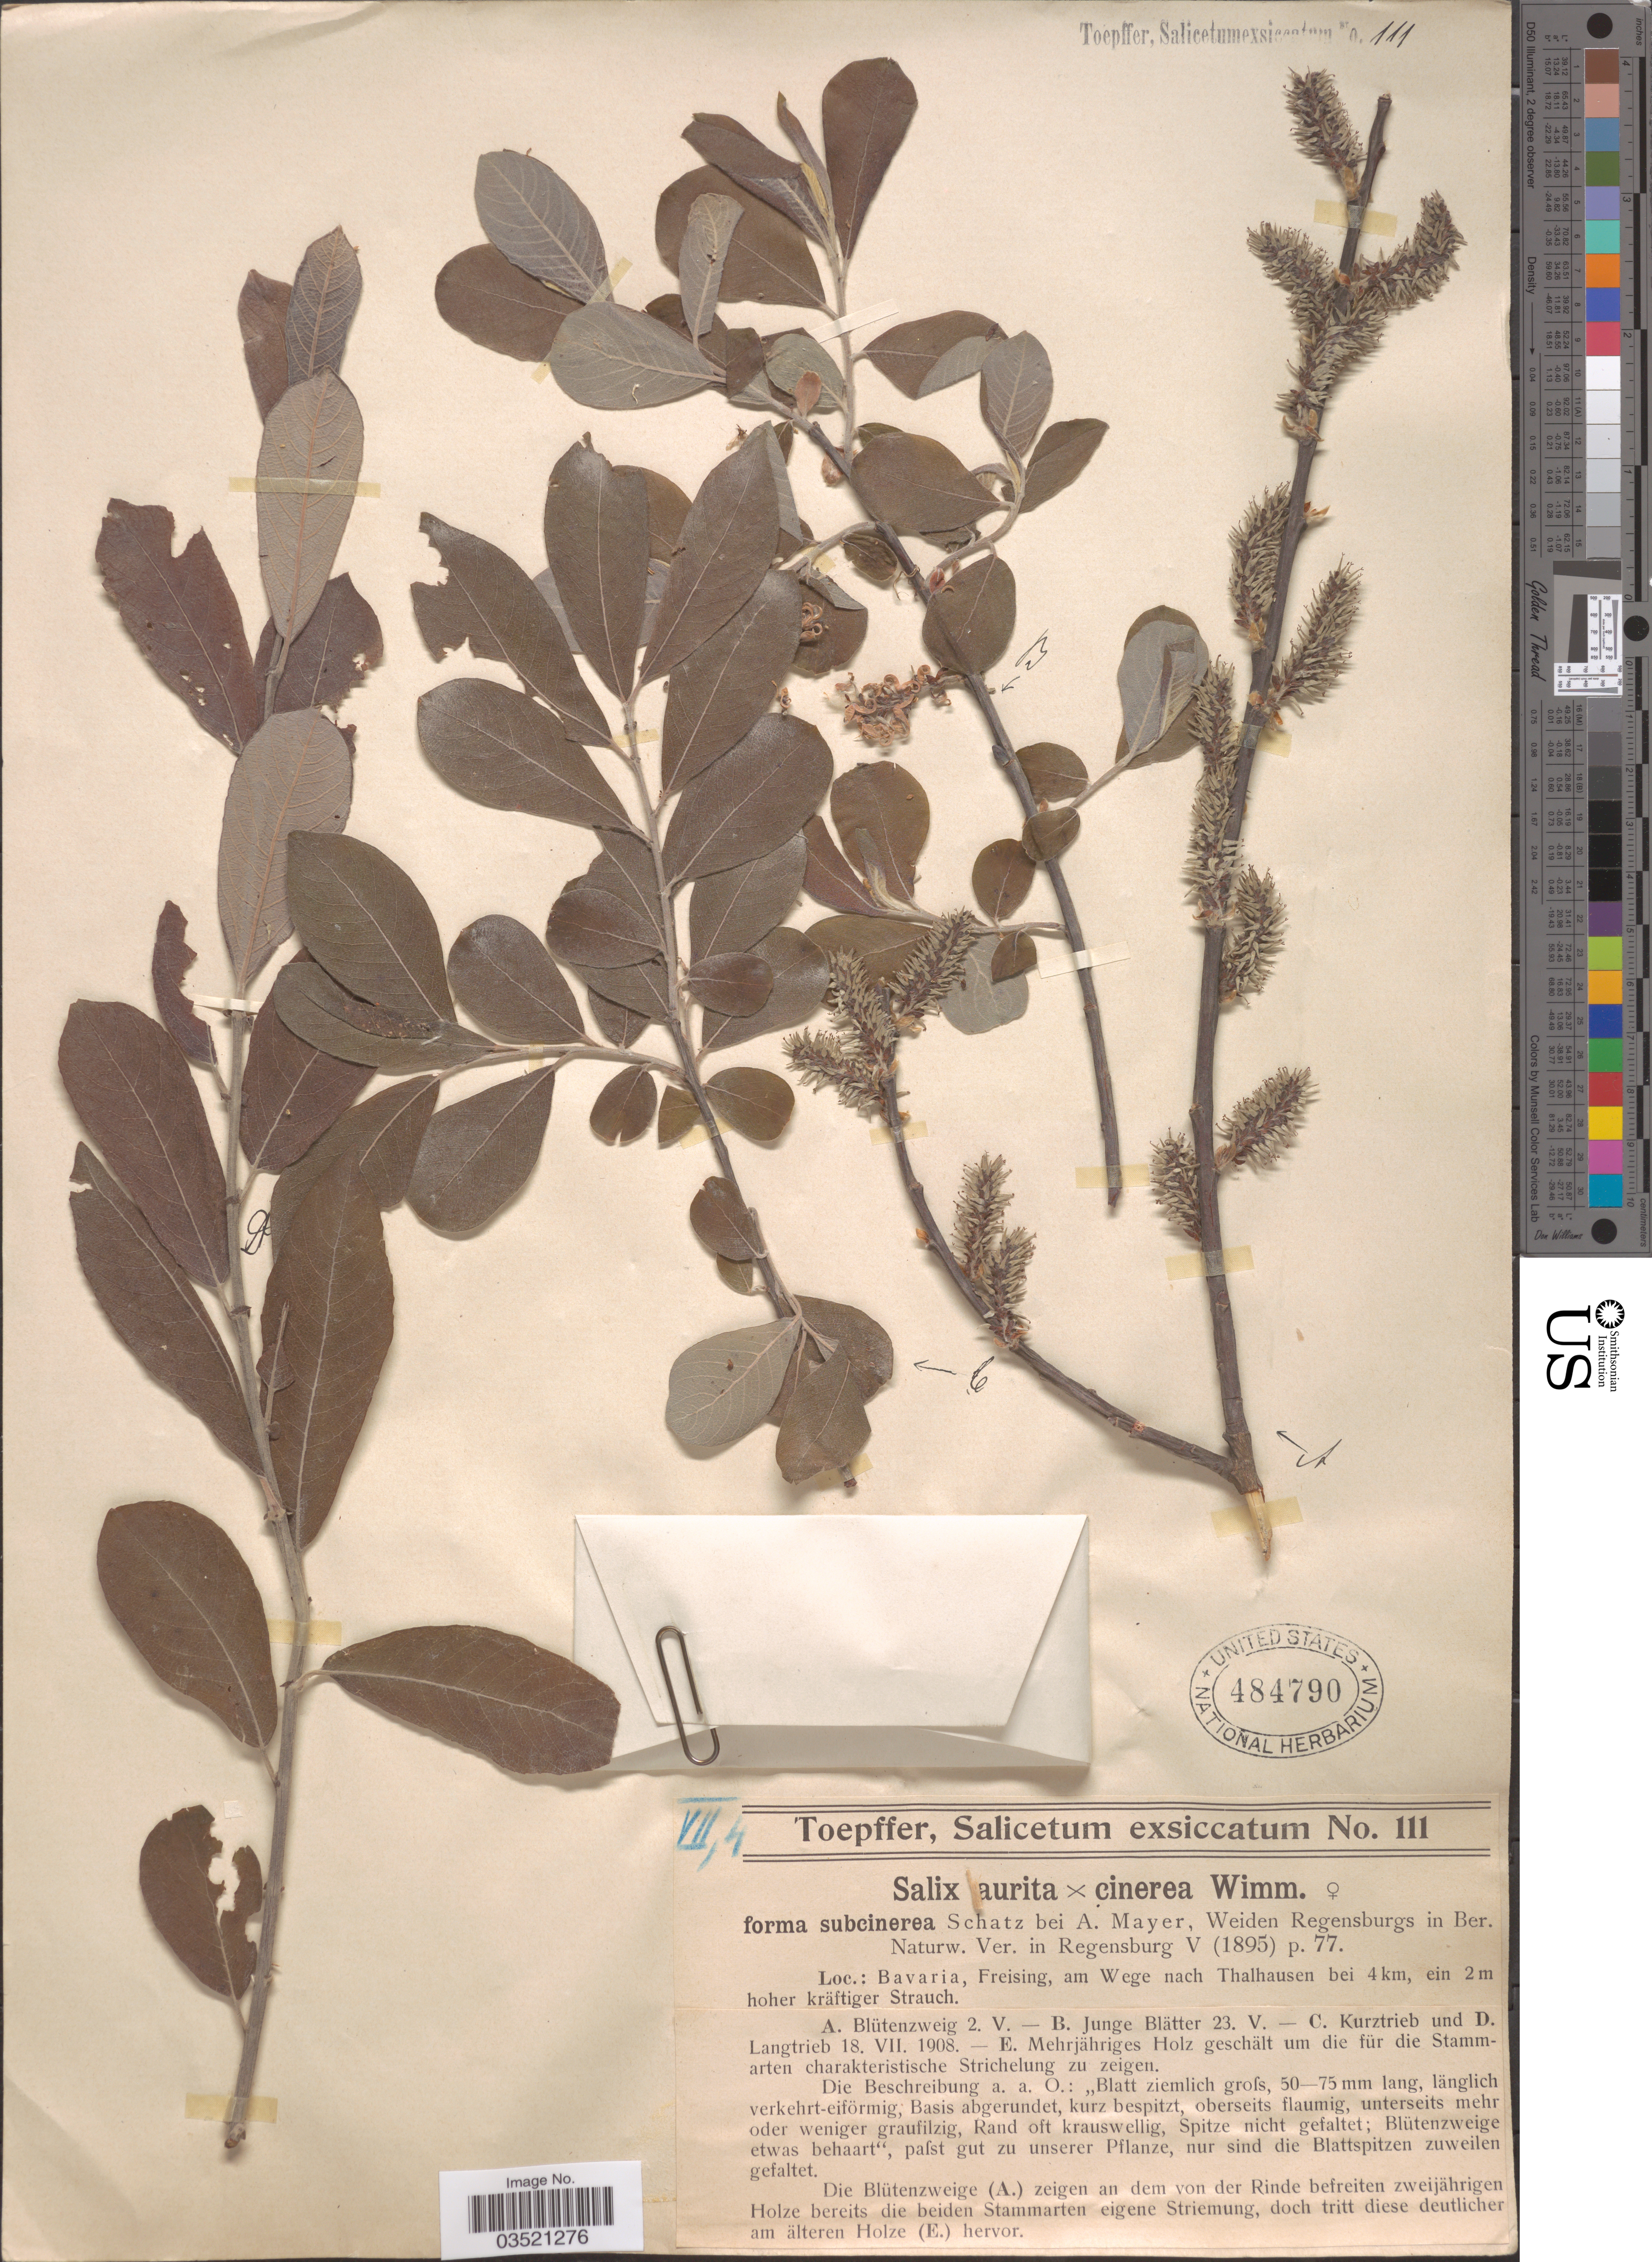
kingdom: Plantae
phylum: Tracheophyta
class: Magnoliopsida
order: Malpighiales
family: Salicaceae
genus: Salix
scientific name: Salix aurita x S. cinerea f. subcinerea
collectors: A. Toepffer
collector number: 111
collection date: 1908-05-02/1908-07-18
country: Germany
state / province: Bayern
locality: Bavaria, Freising, am Wege nach Thalhausen bei 4km, ein 2m hoher kräftiger Strauch.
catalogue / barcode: US 484790